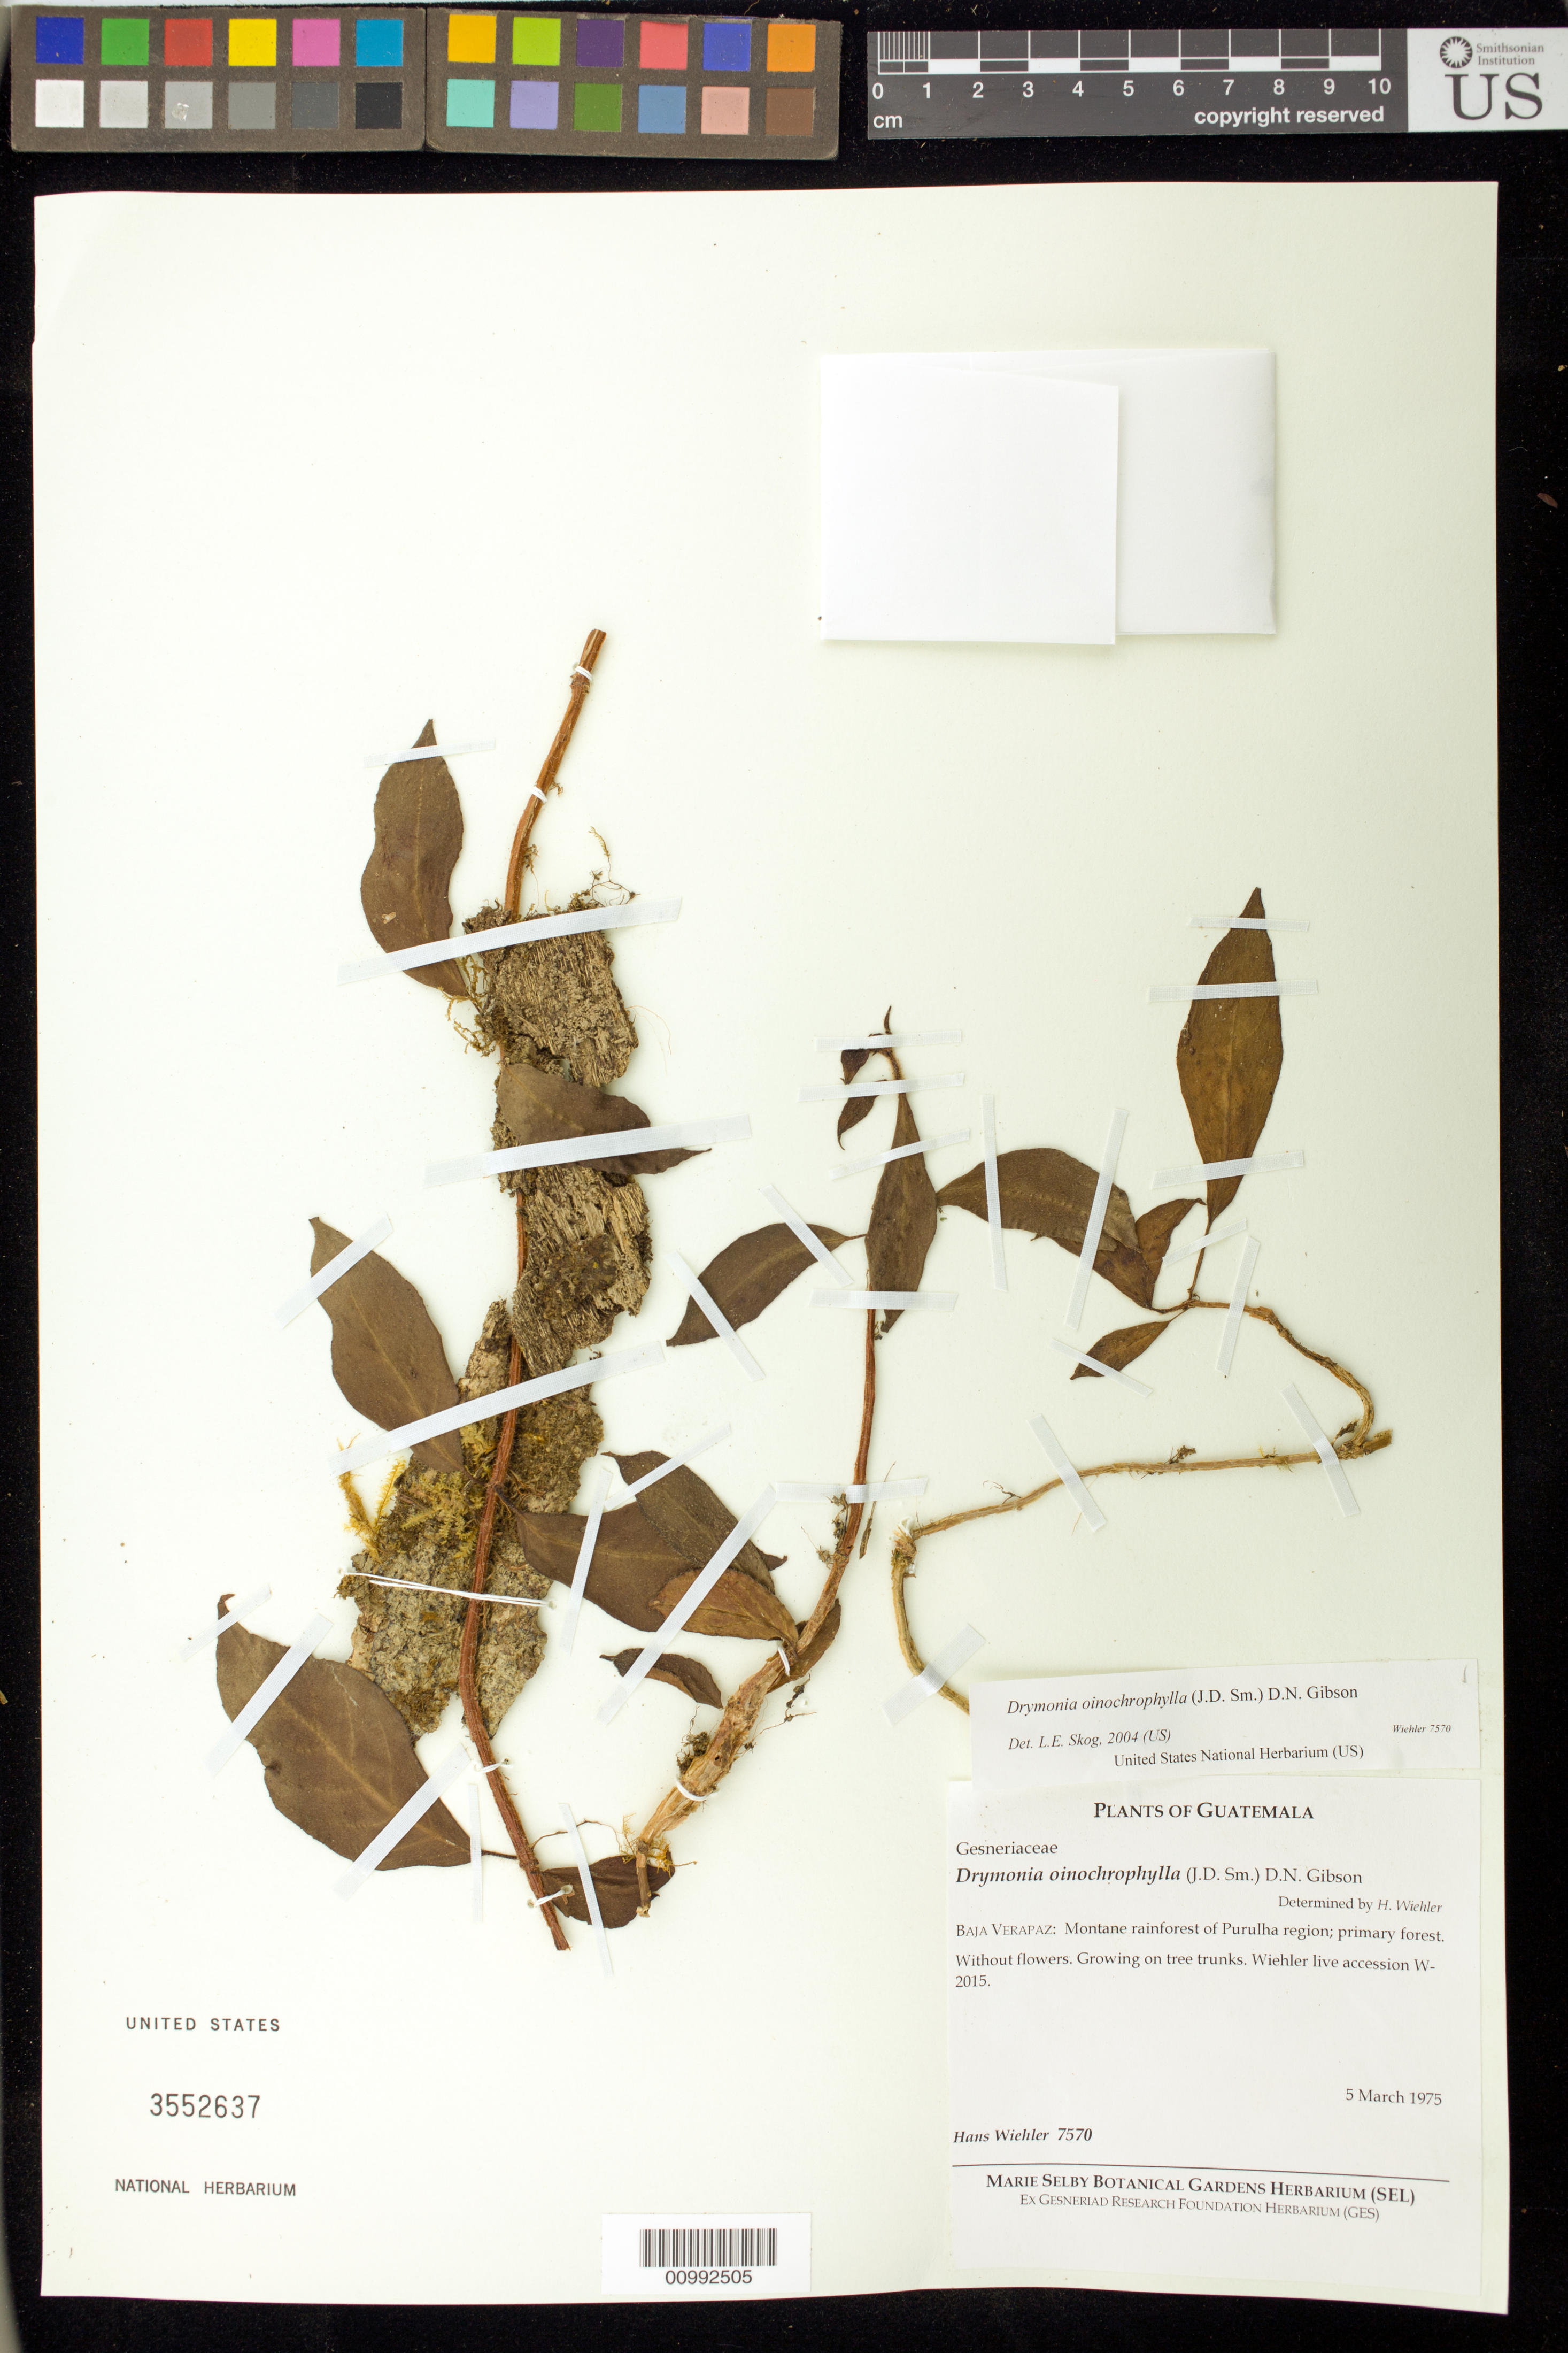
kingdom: Plantae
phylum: Tracheophyta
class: Magnoliopsida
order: Lamiales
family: Gesneriaceae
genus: Drymonia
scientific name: Drymonia oinochrophylla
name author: (Donn. Sm.) D.N. Gibson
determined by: Skog, Laurence E.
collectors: H. J. Wiehler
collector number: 7570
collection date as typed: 05 Mar 1975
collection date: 1975-03-05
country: Guatemala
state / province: Baja Verapaz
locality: Baja Verapaz: montane rainforest of Purulha region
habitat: Primary forest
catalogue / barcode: US 3552637